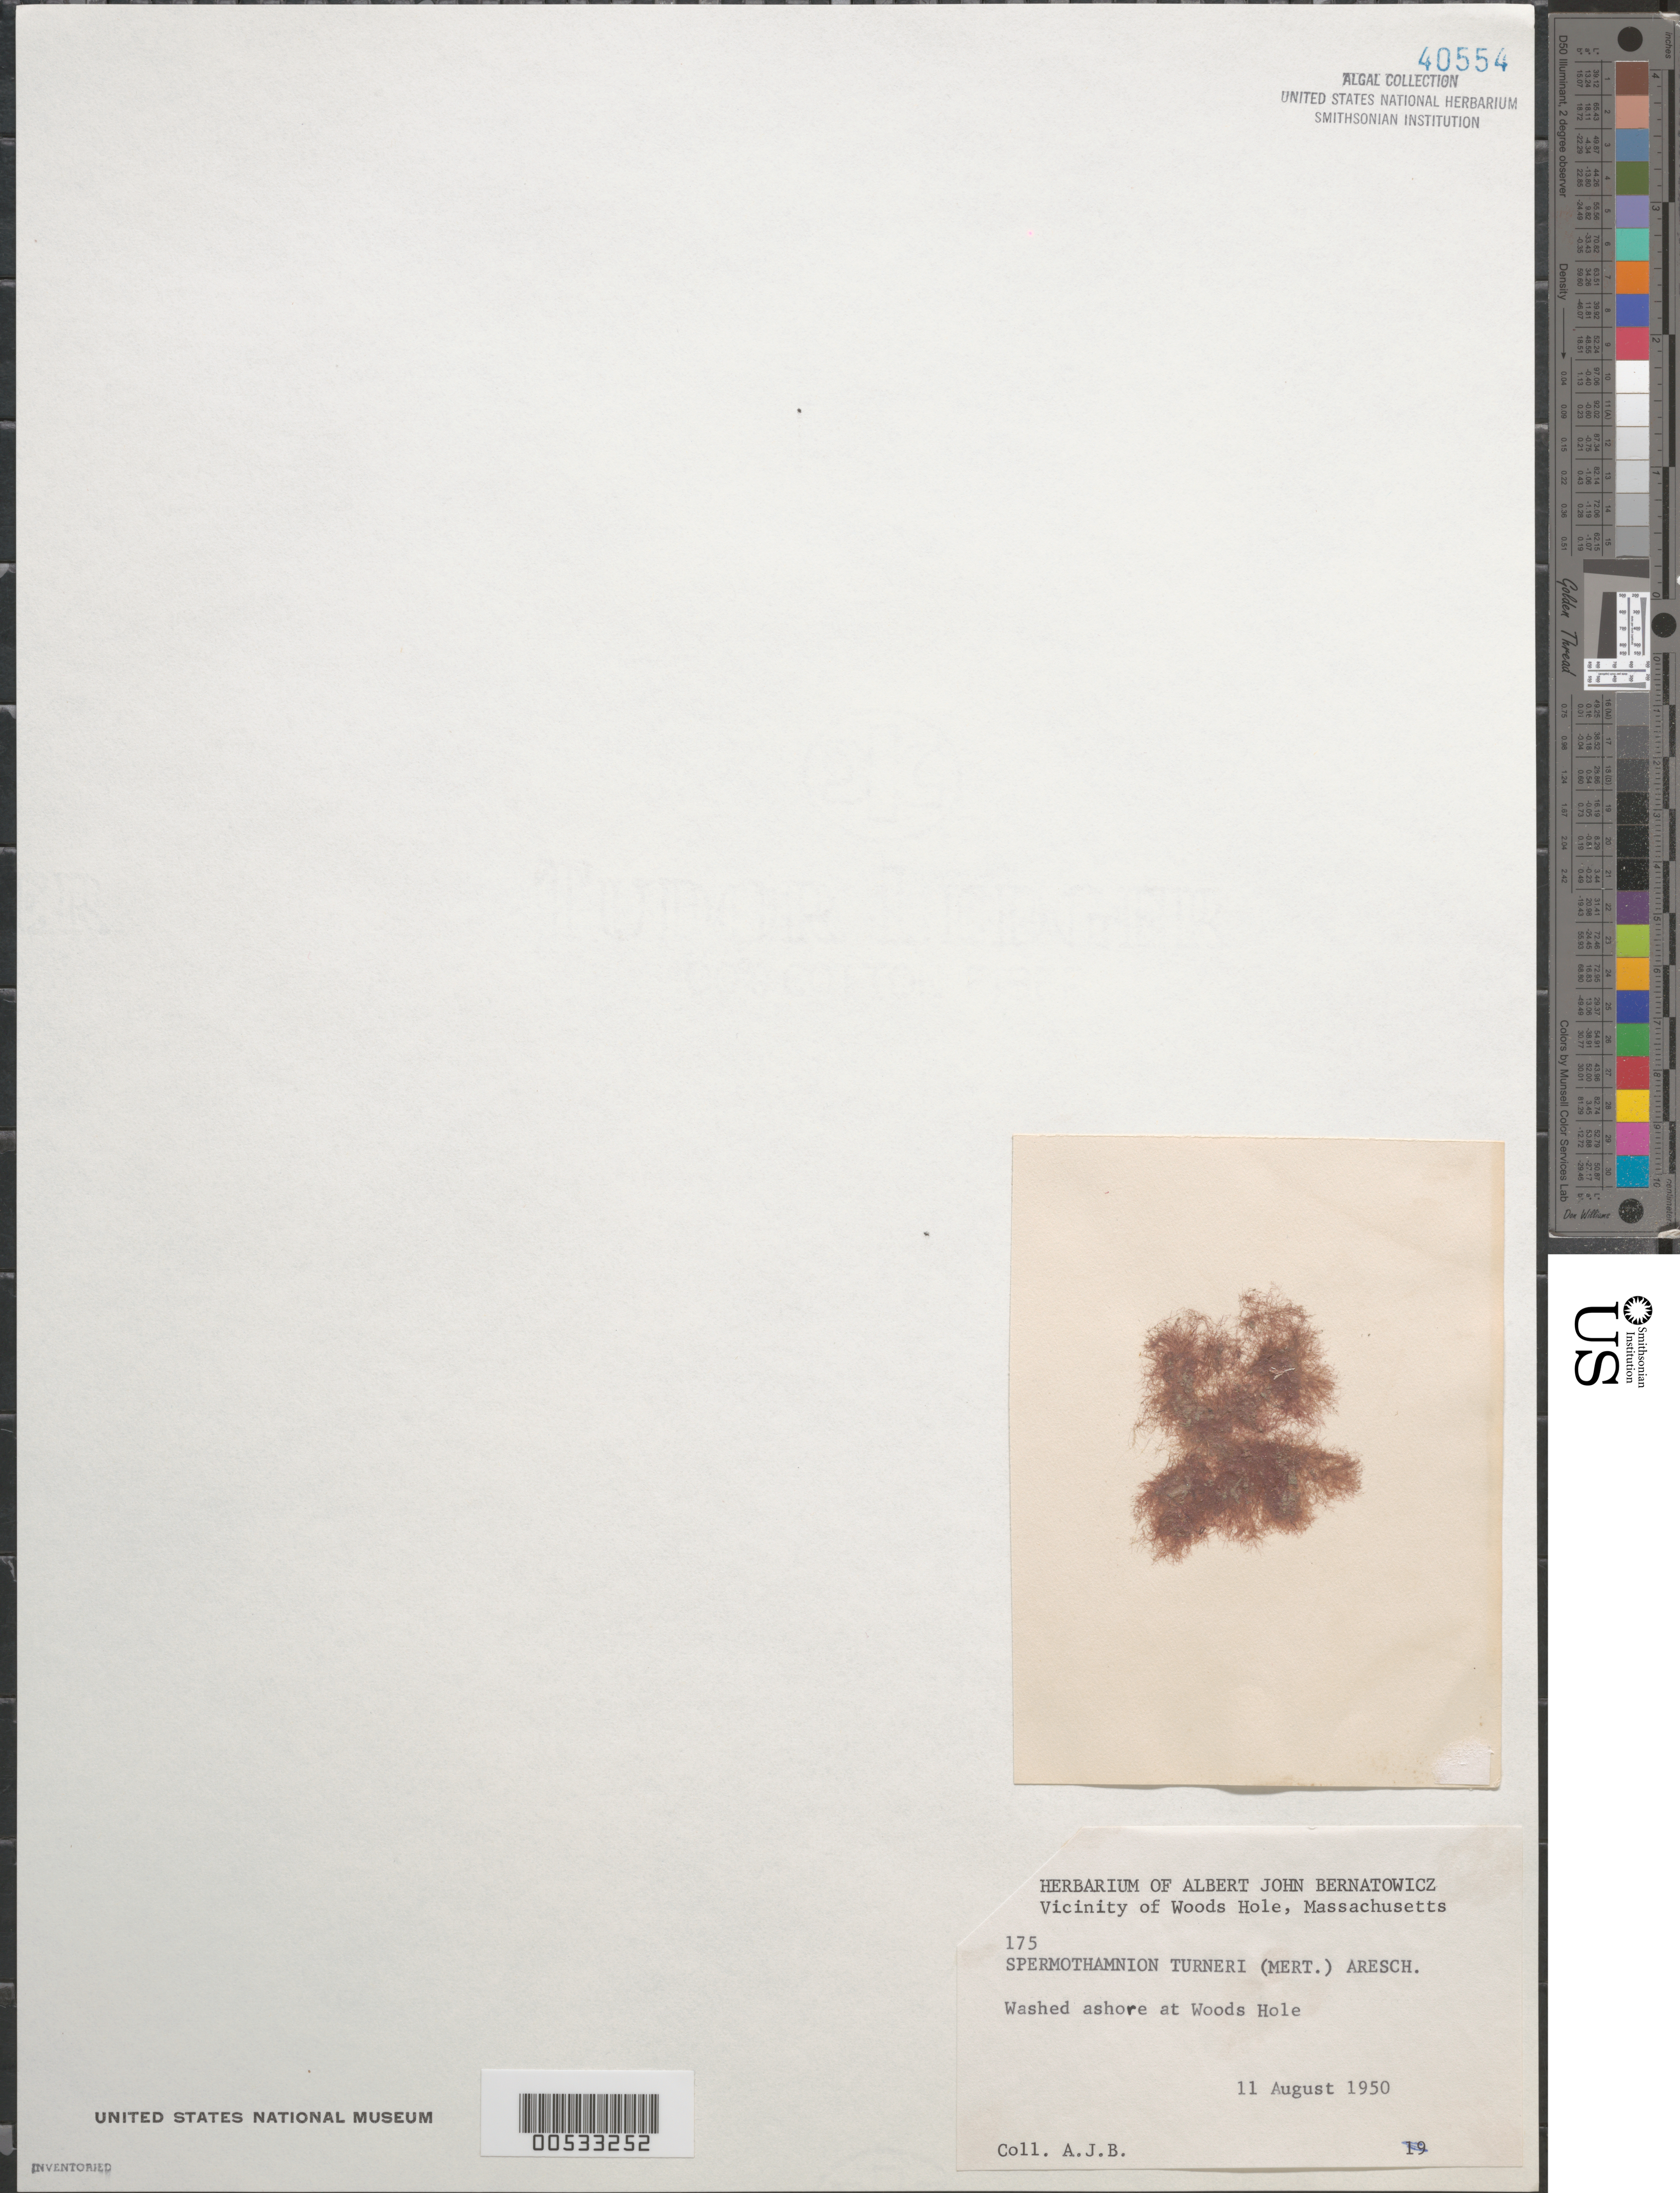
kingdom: Plantae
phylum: Rhodophyta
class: Florideophyceae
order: Ceramiales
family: Ceramiaceae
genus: Scagelothamnion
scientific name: Scagelothamnion turneri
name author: (Mert. ex Roth) A. Athanasiadis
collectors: A. Bernatowicz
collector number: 175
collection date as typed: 11 Aug 1950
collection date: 1950-08-11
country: United States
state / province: Massachusetts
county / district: Barnstable County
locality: Woods Hole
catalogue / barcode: US 40554